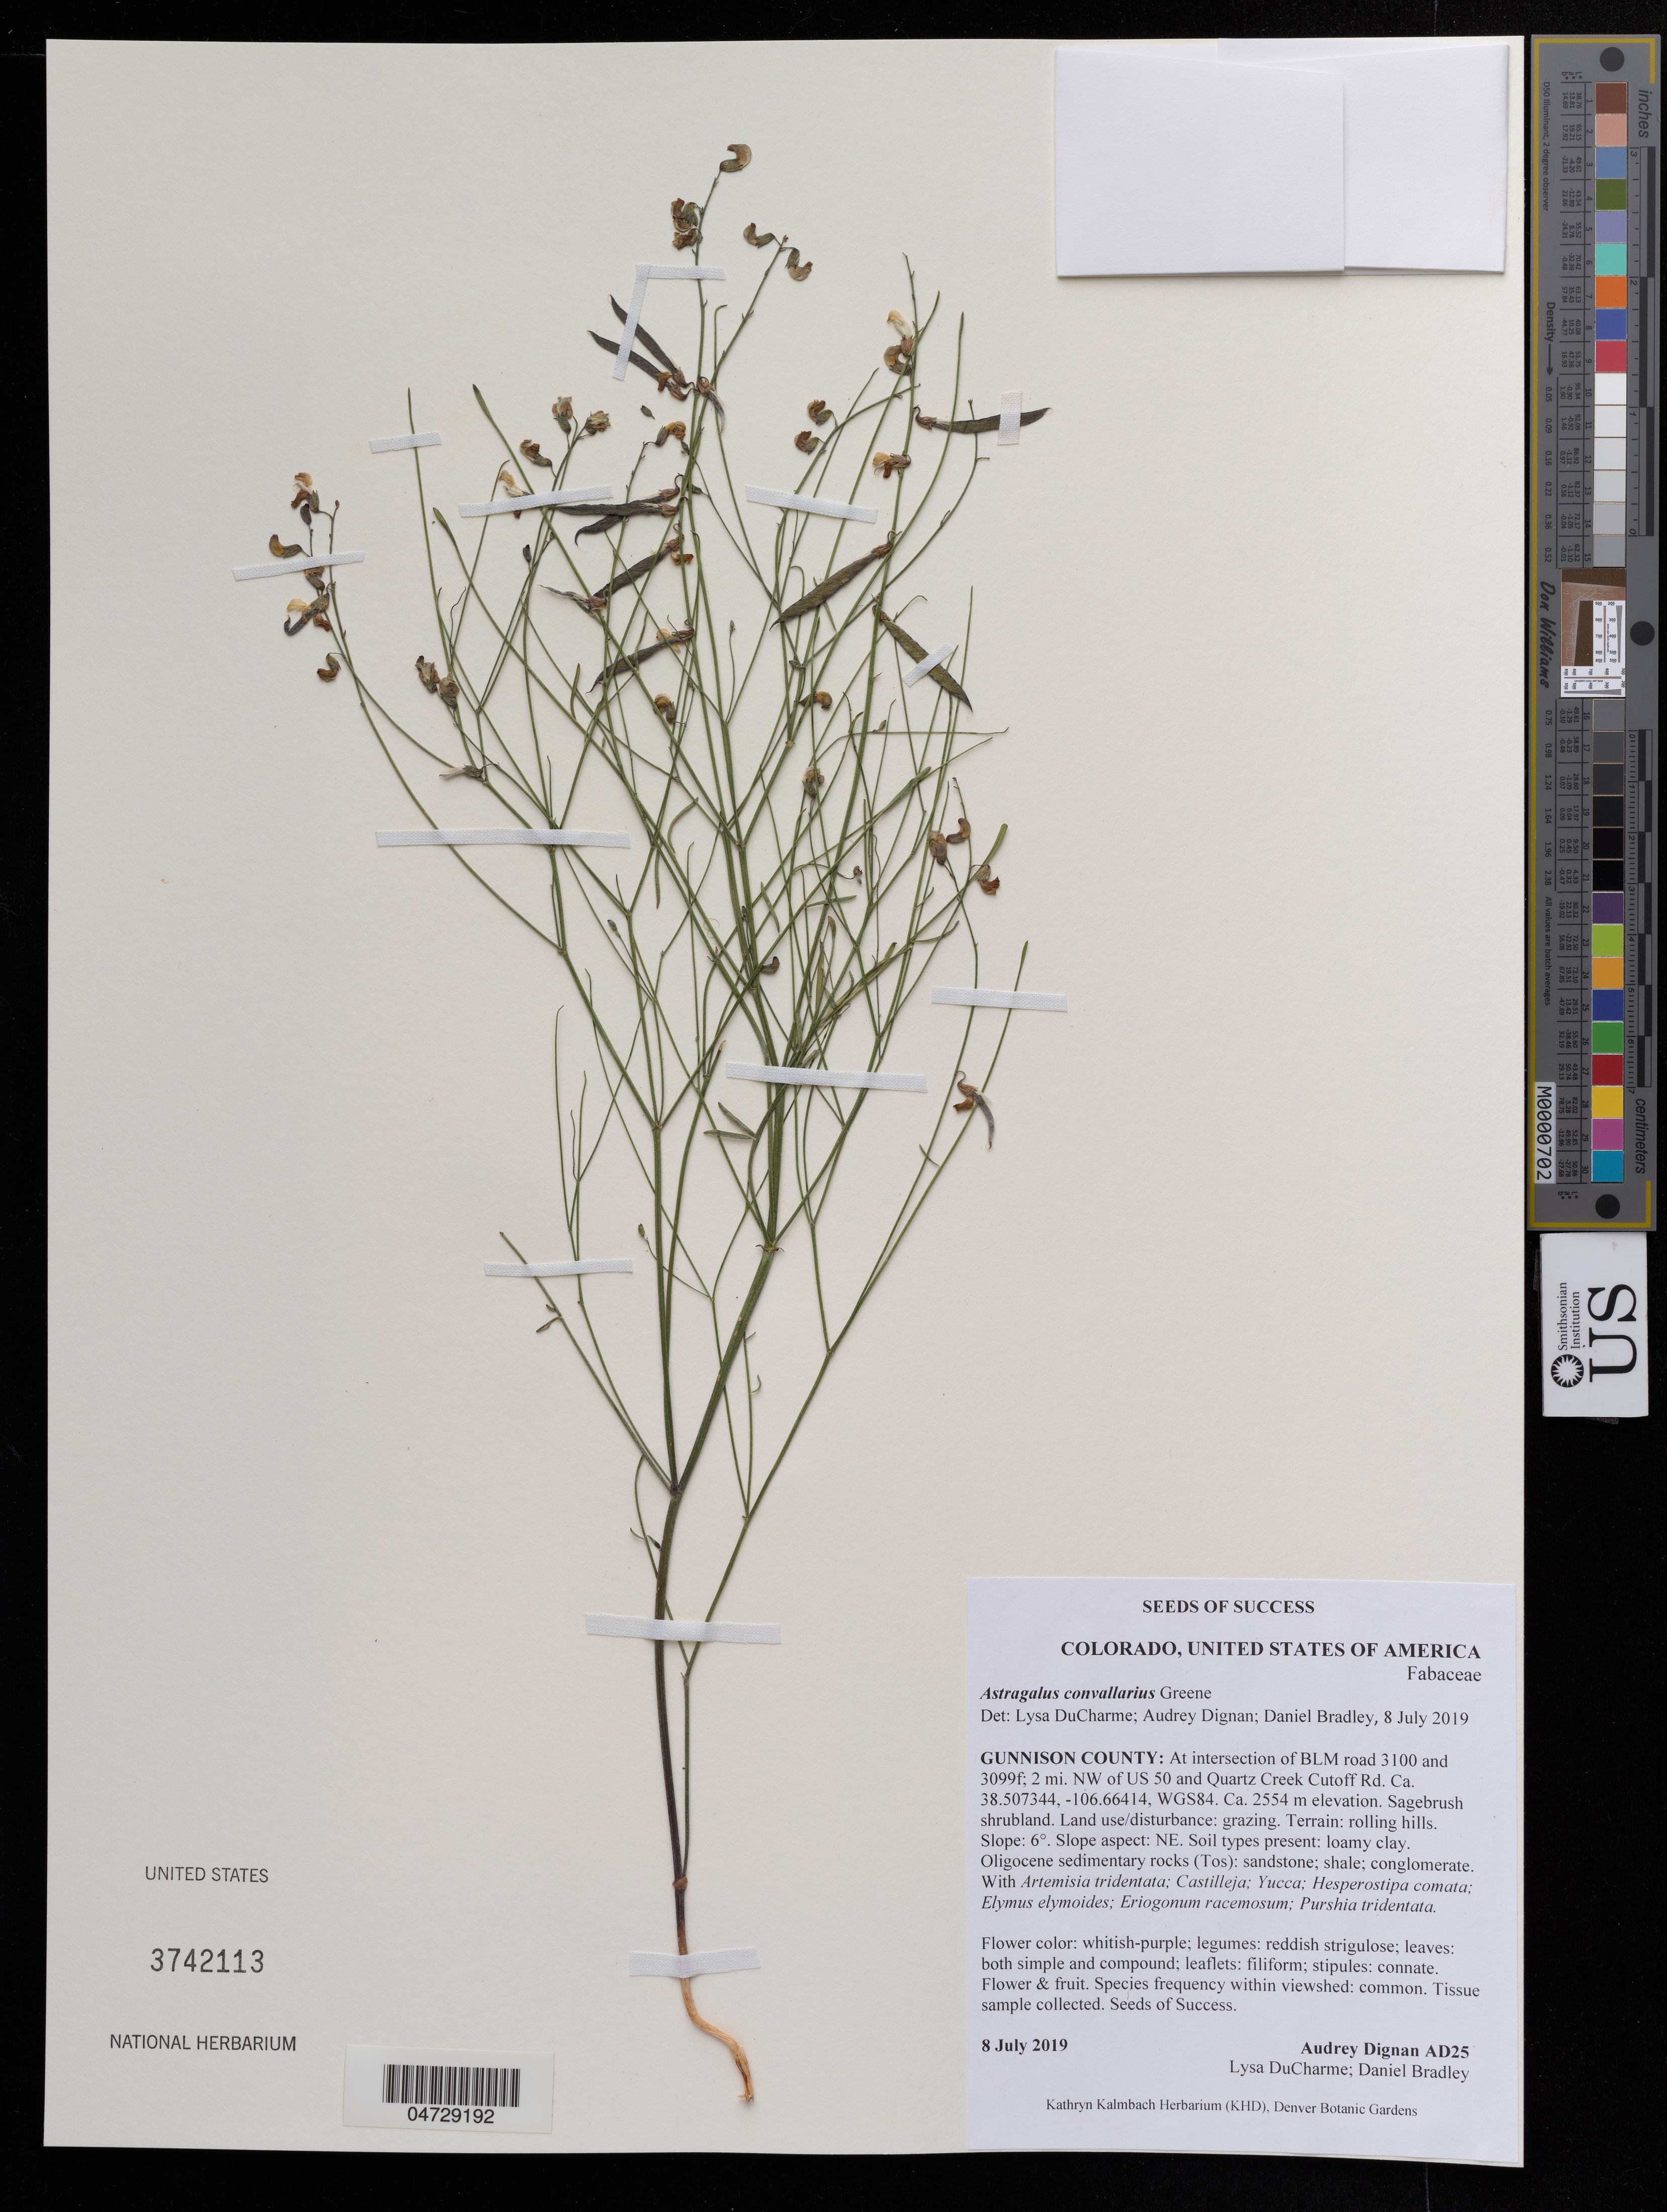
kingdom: Plantae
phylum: Tracheophyta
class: Magnoliopsida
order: Fabales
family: Fabaceae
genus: Astragalus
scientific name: Astragalus convallarius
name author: Greene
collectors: A. Dignan, L. DuCharme & D. Bradley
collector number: AD25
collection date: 2019-07-08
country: United States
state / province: Colorado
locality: Gunnison County: At intersection of BLM road 3100 and 3099f; 2 mi. NW of US 50 and Quartz Creek Cutoff Rd.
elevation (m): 2554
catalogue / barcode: US 3742113